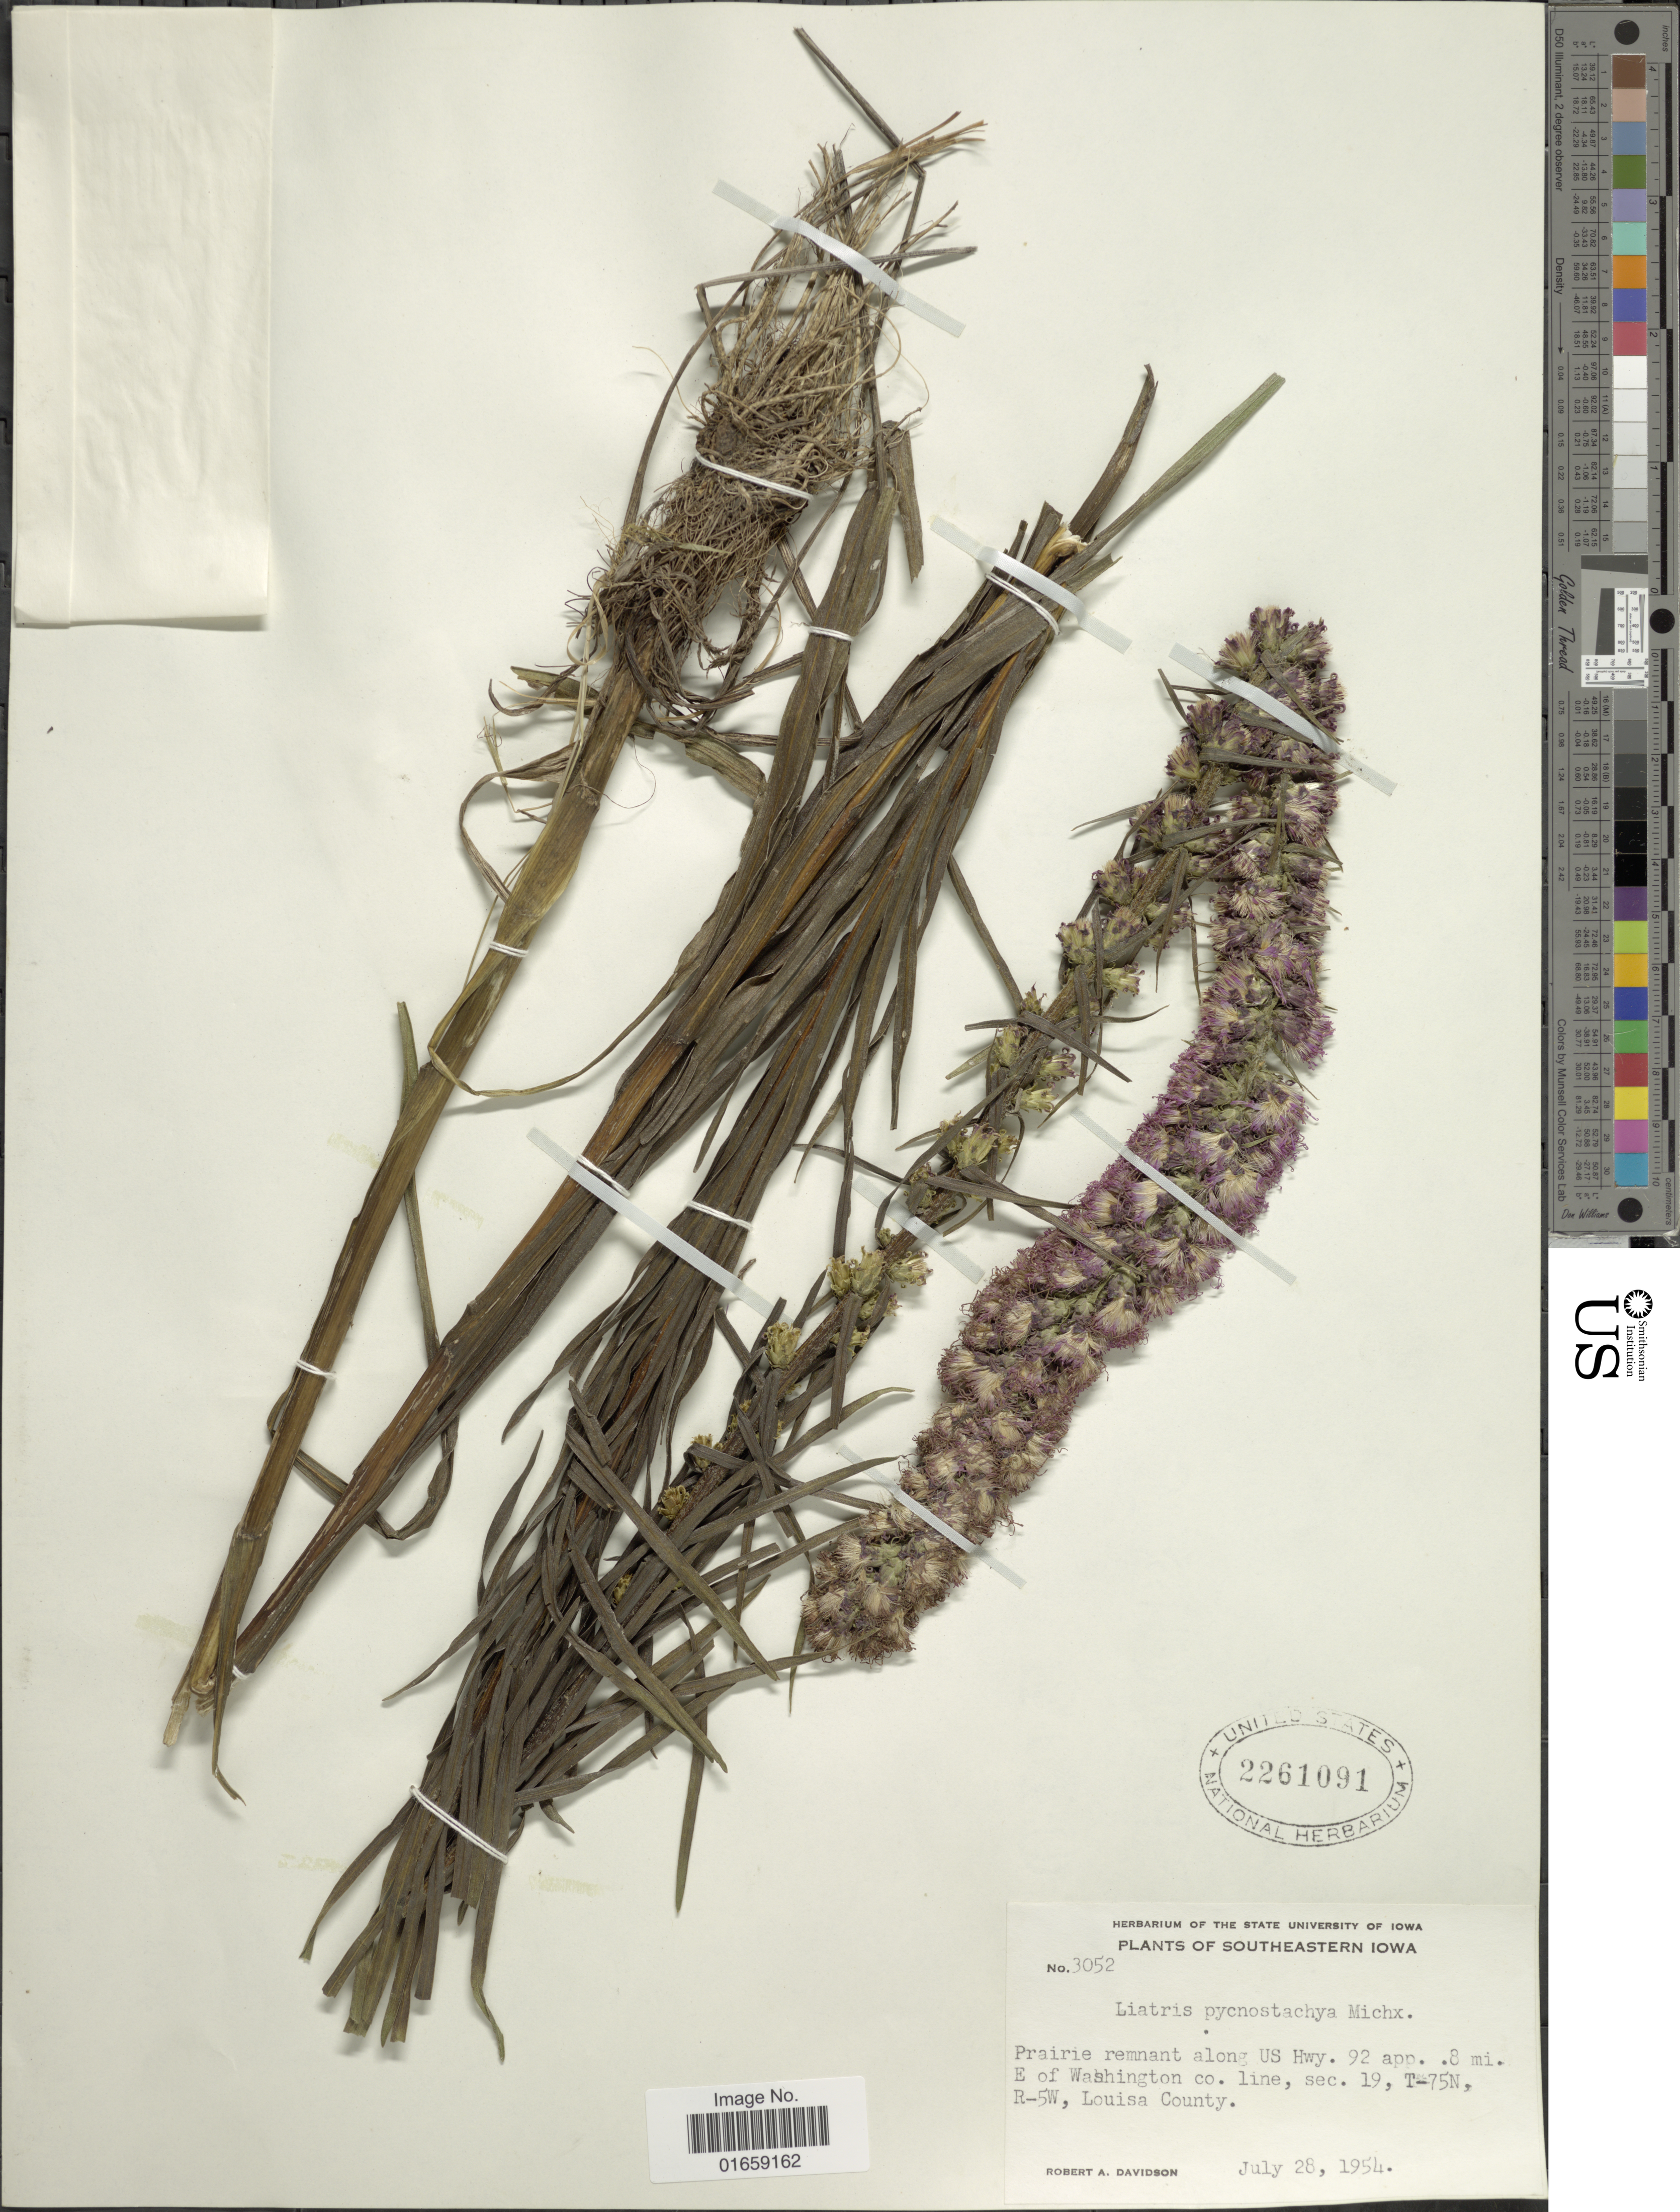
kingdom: Plantae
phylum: Tracheophyta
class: Magnoliopsida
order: Asterales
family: Asteraceae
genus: Liatris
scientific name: Liatris pycnostachya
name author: Michx.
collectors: R. A. Davidson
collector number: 3052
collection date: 1954-07-28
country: United States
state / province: Iowa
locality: Southeastern Iowa, Prairie remnant along US HWY, 92 app, 8 mi. E of Washington co. line, sec. 19, T-75N, R-5W, Louisa County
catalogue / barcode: US 2261091